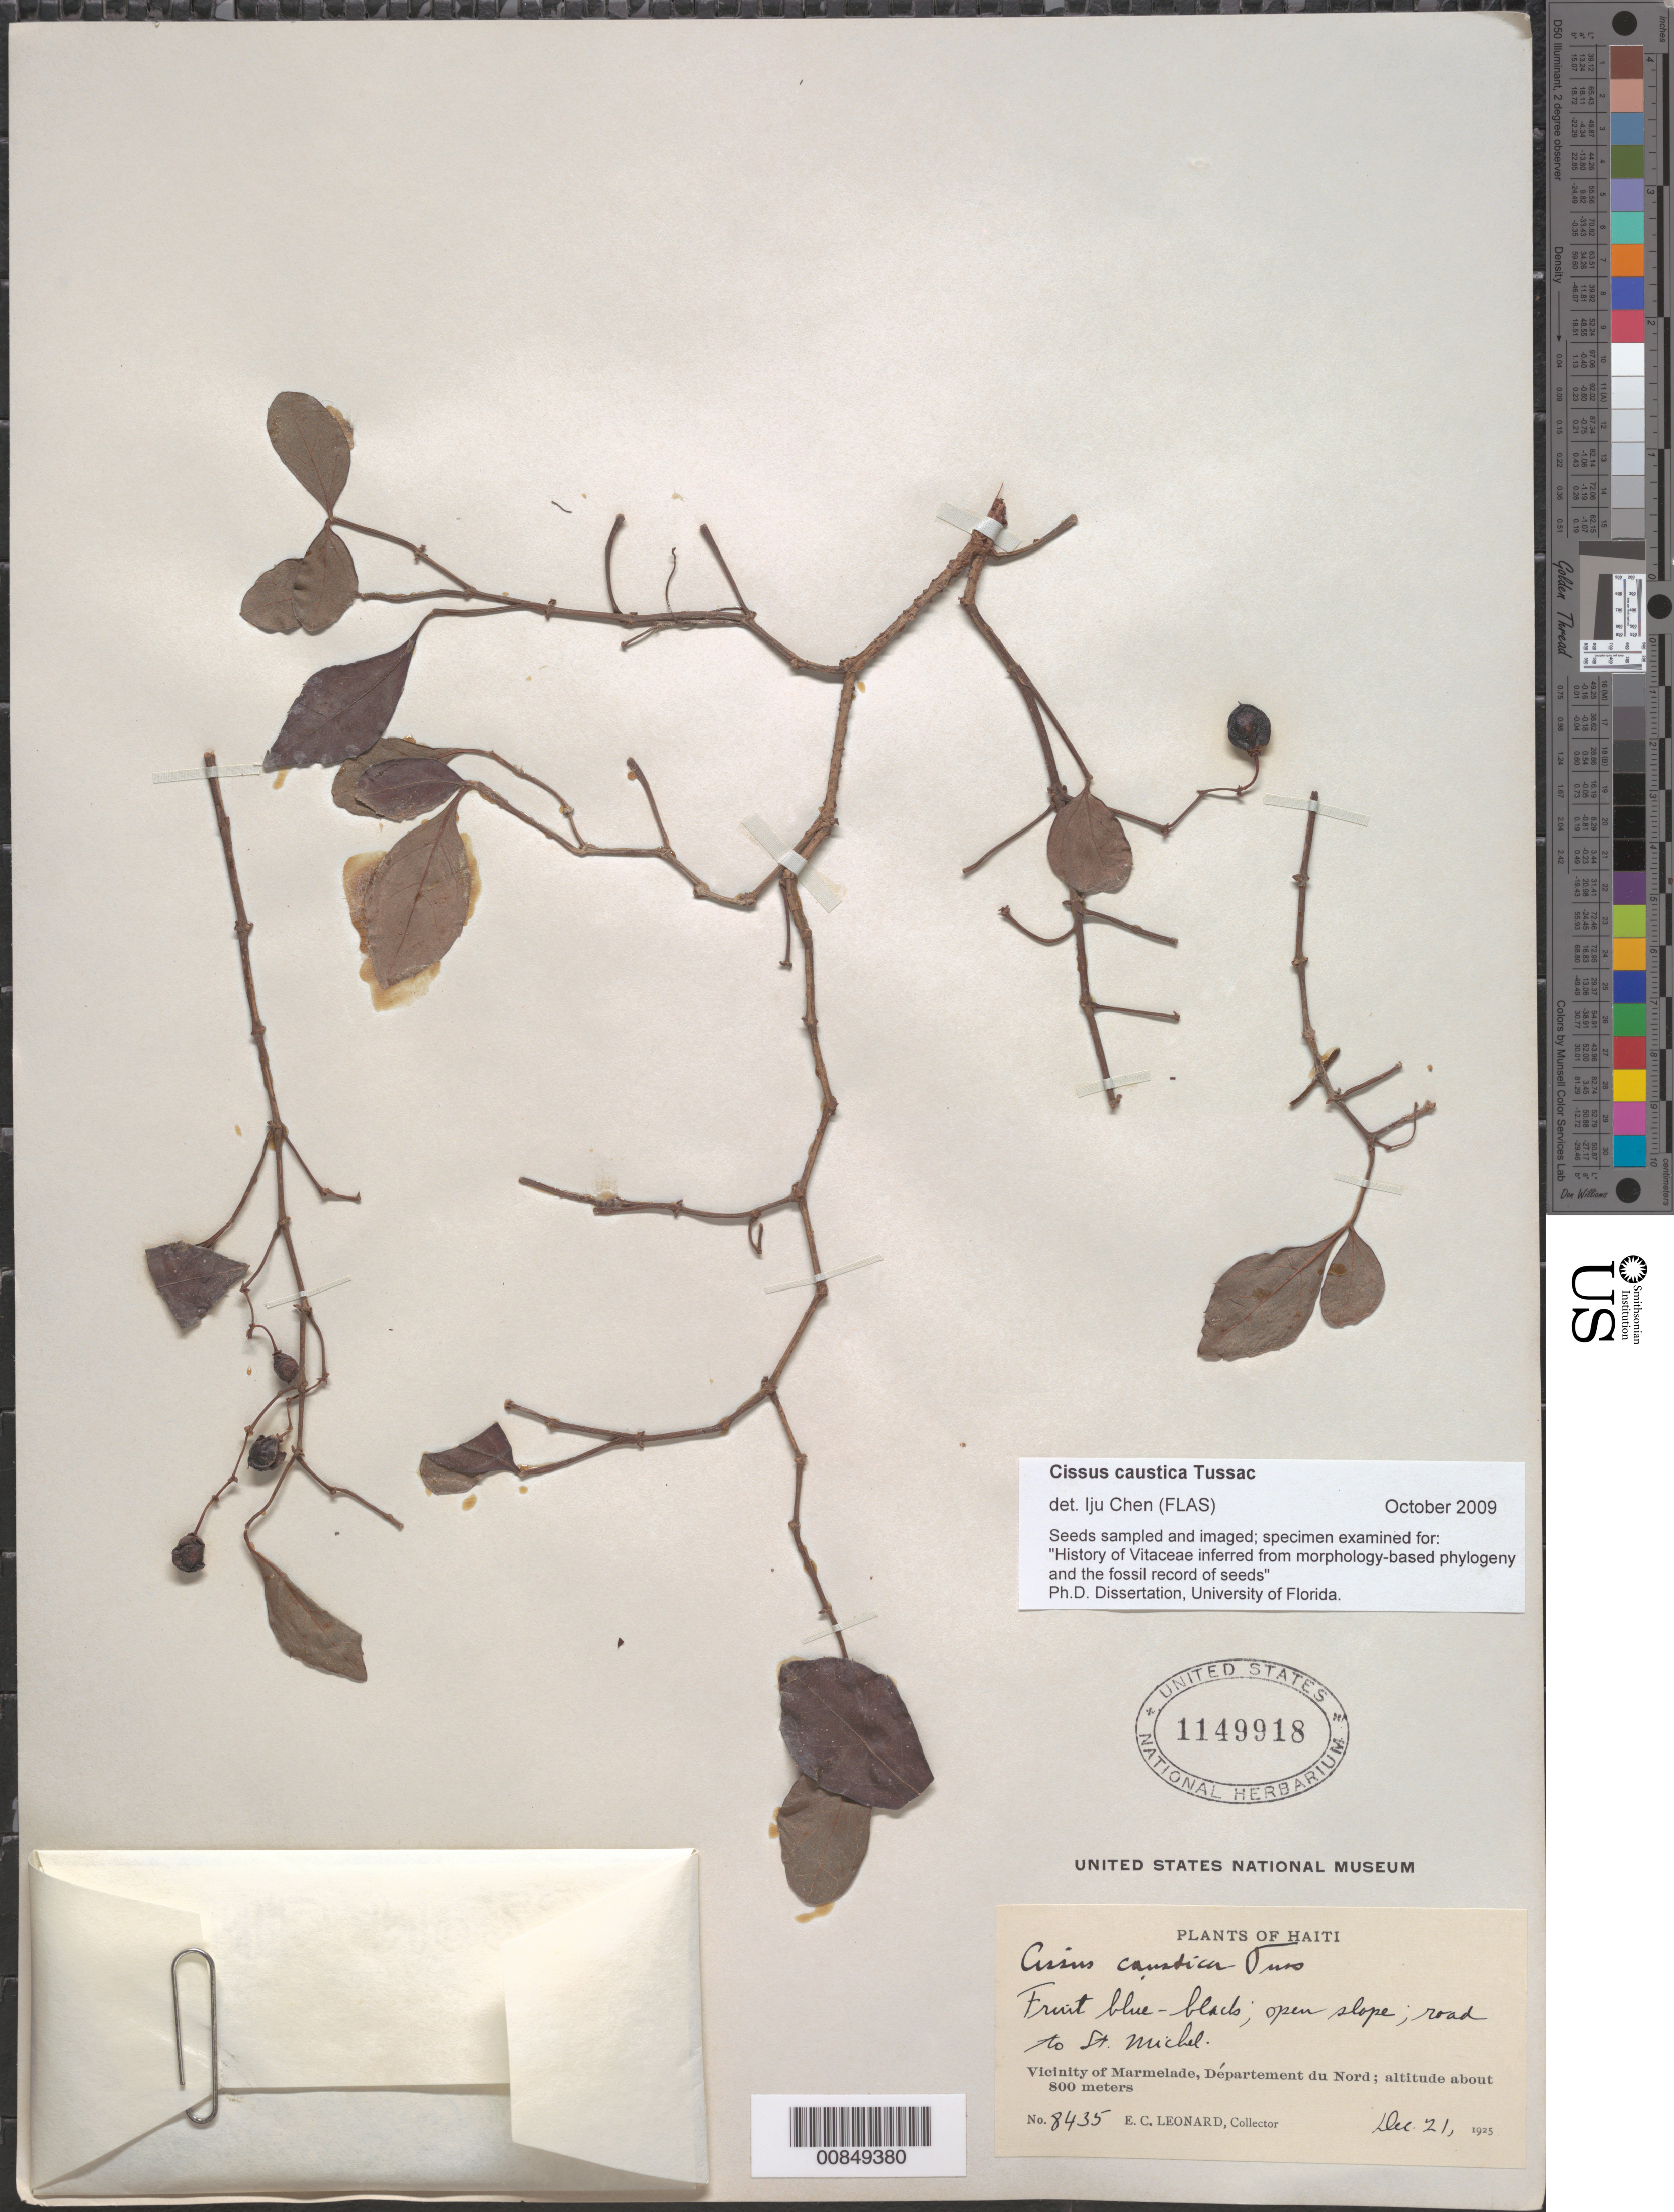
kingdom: Plantae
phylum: Tracheophyta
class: Magnoliopsida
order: Vitales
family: Vitaceae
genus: Cissus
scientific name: Cissus obovata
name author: Vahl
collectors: E. C. Leonard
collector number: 8435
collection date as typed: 21 Dec 1925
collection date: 1925-12-21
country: Haiti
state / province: Nord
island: Hispaniola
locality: Vicinity of Marmelae, road to St. Michel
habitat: Open slope along road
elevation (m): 800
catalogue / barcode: US 1149918